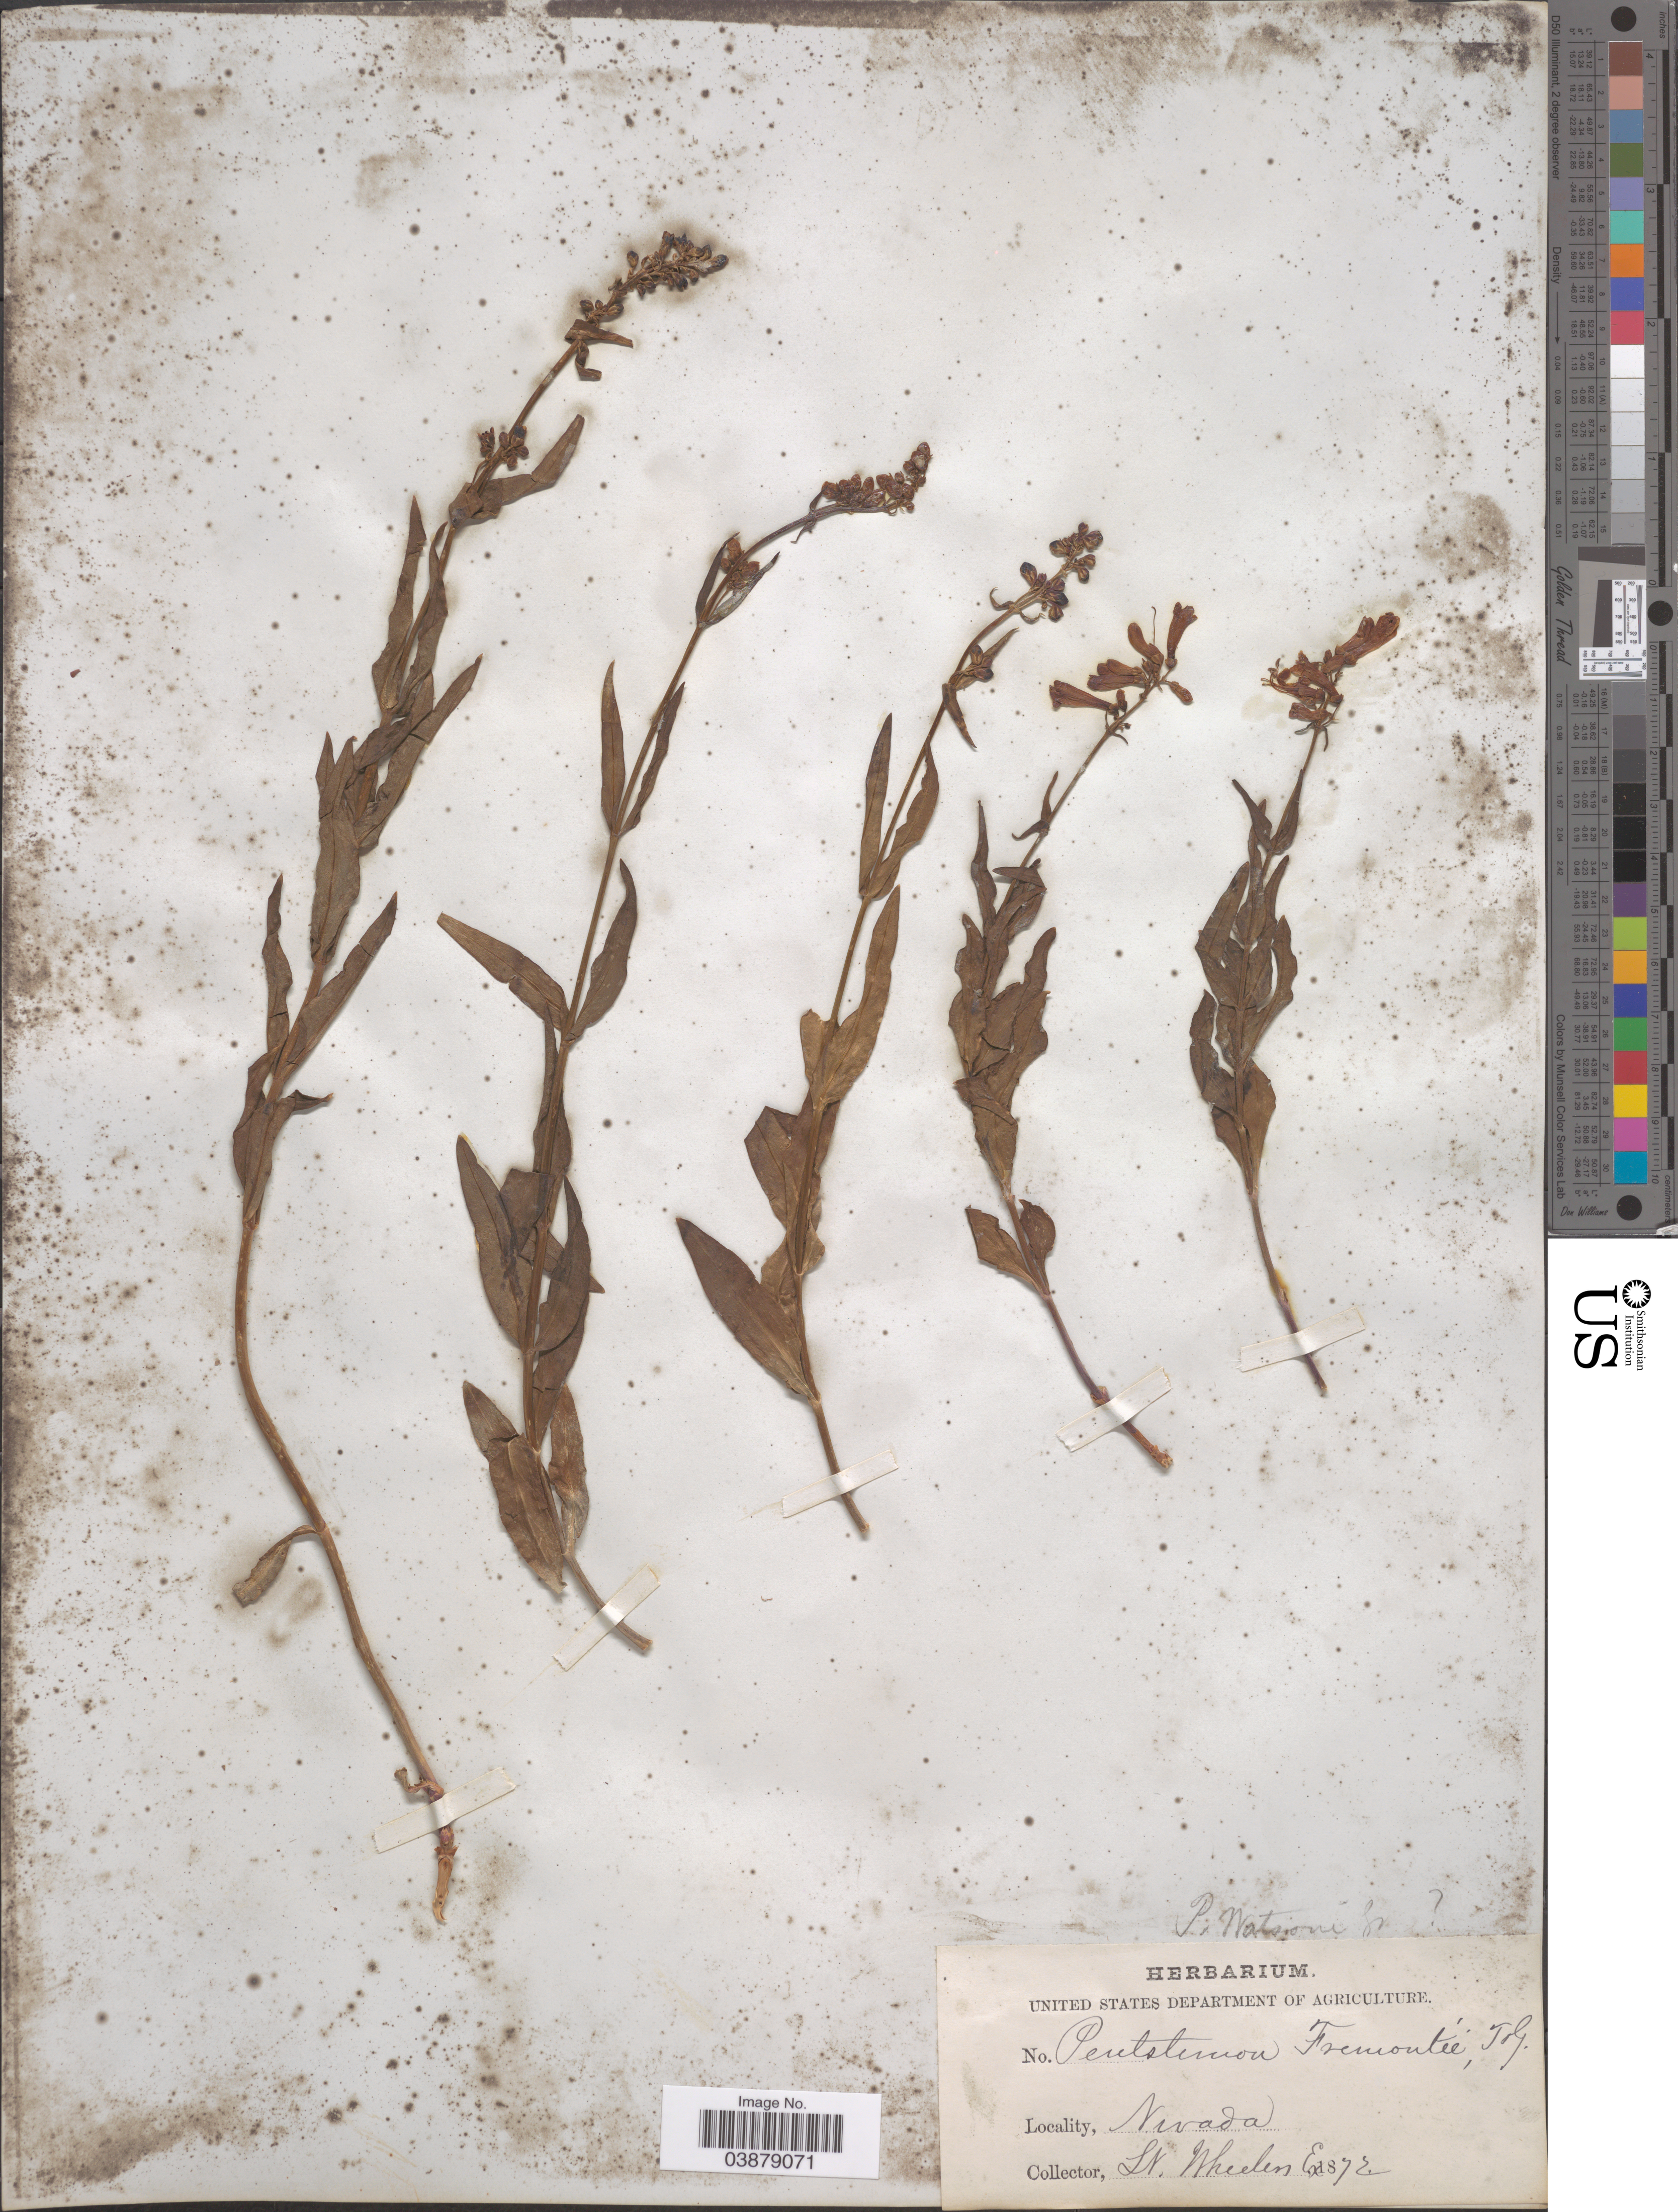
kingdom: Plantae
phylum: Tracheophyta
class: Magnoliopsida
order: Lamiales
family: Plantaginaceae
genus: Penstemon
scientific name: Penstemon watsonii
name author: A. Gray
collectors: Wheeler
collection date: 1872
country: United States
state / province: Nevada